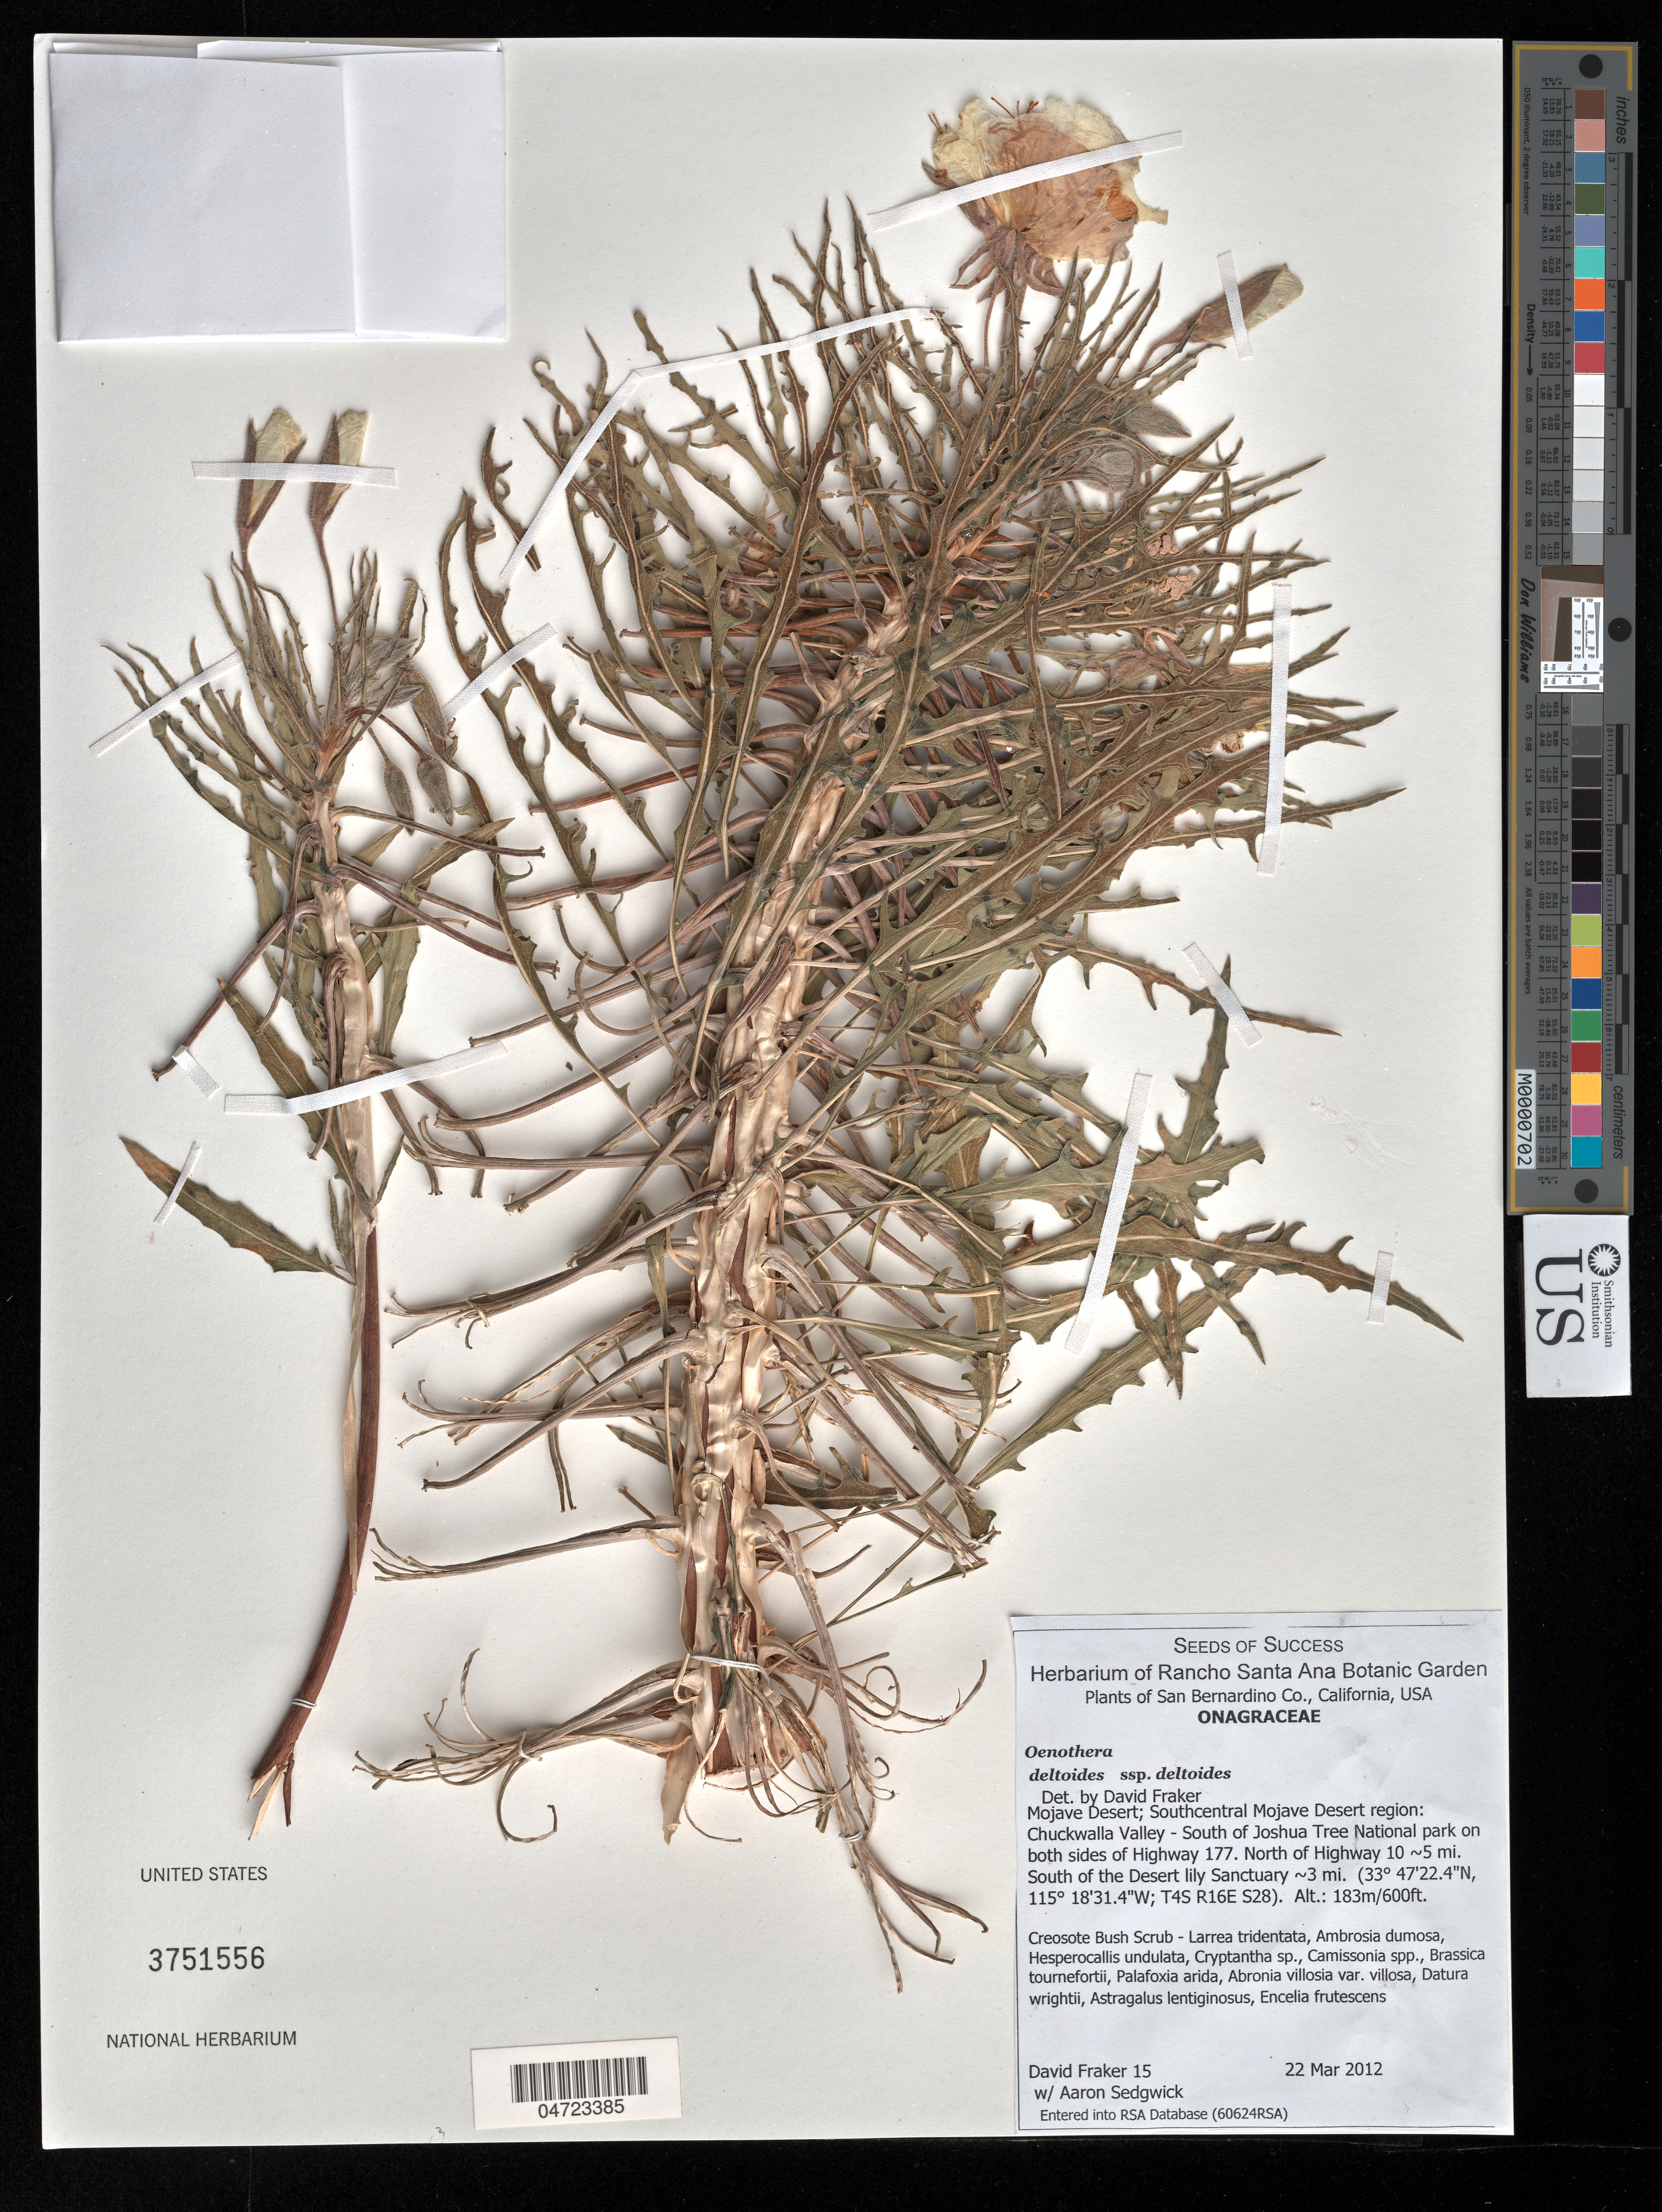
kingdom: Plantae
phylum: Tracheophyta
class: Magnoliopsida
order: Myrtales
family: Onagraceae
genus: Oenothera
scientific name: Oenothera deltoides subsp. deltoides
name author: Torr. & Frém.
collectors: D. Fraker & A. Sedgwick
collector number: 15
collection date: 2012-03-22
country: United States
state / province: California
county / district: San Bernardino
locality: San Bernardino Co. Mojave Desert; Southcentral Mojave Desert region: Chuckwalla Valley - South of Joshua Tree National park on both sides of Highway 177. North of Highway 10 ~5 mi. South of the Desert lily Sanctuary ~3 mi. (T4S R16E S28).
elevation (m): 183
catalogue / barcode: US 3751556